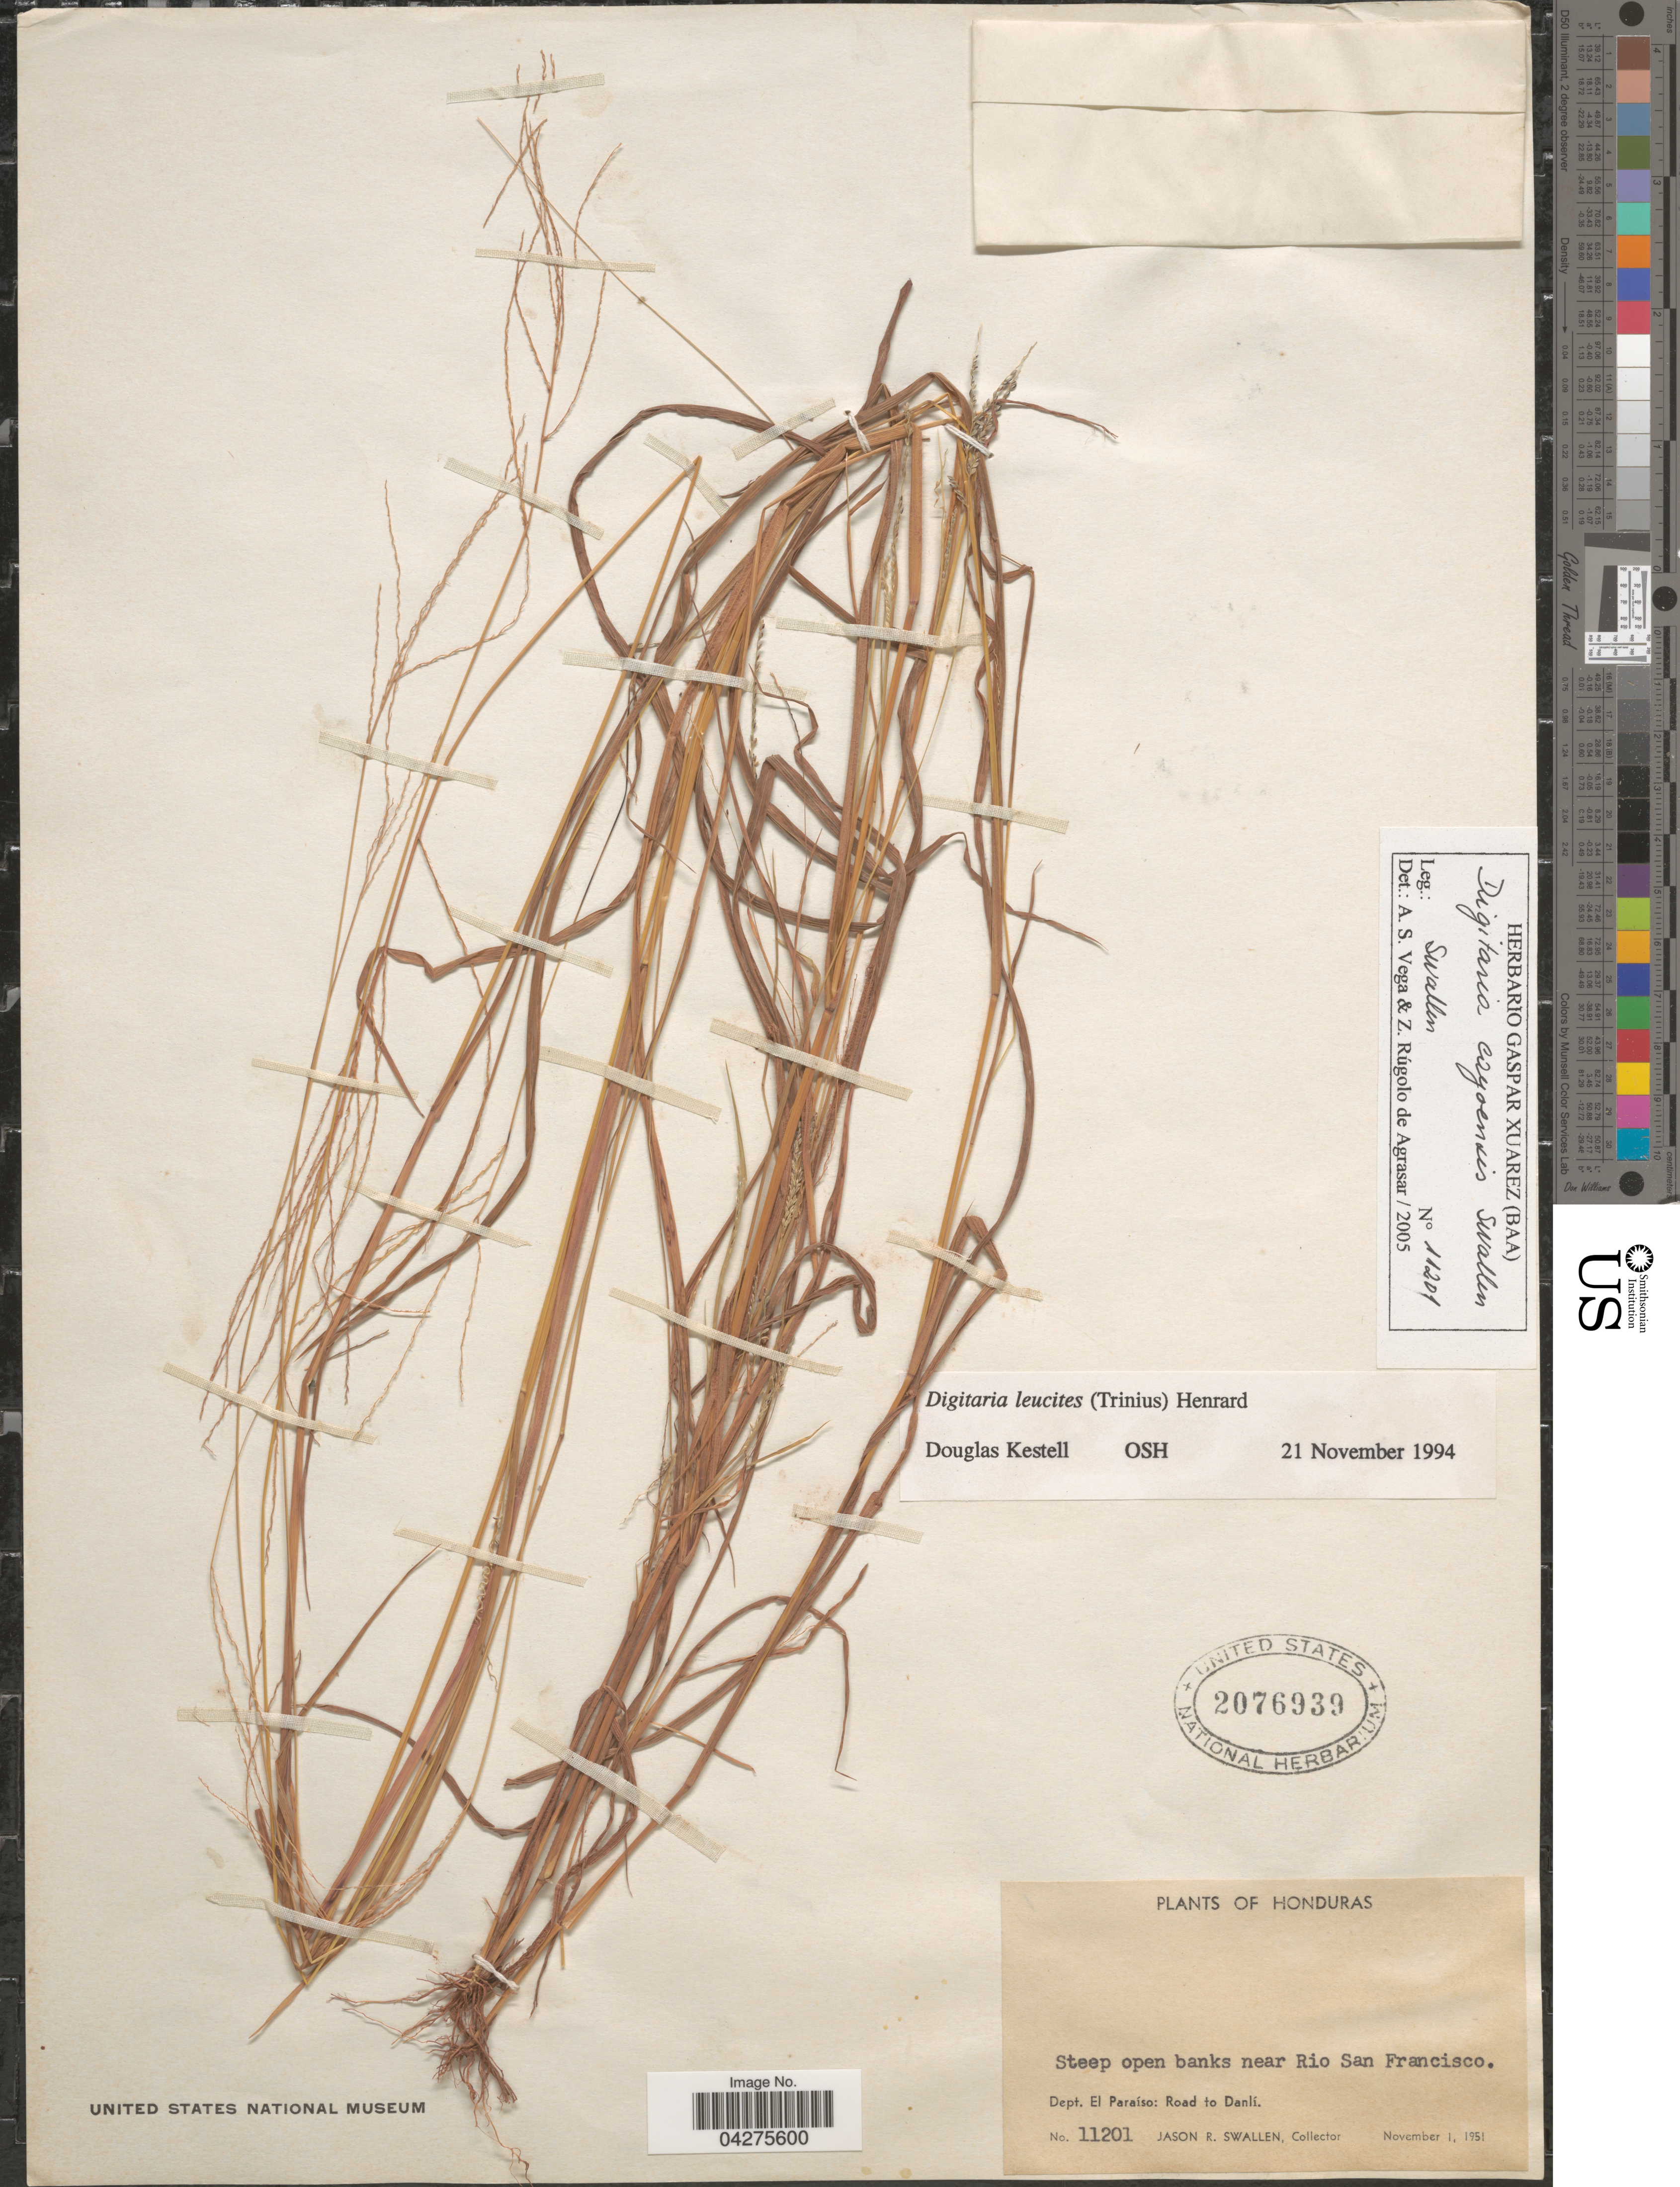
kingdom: Plantae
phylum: Tracheophyta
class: Liliopsida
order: Poales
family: Poaceae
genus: Digitaria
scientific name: Digitaria cayoensis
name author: Swallen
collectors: J. R. Swallen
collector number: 11201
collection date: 1951-11-01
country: Honduras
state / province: El Paraiso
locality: Steep open banks near Rio San Francisco. Dept. El Paraíso: Road to Danlí.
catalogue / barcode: US 2076939